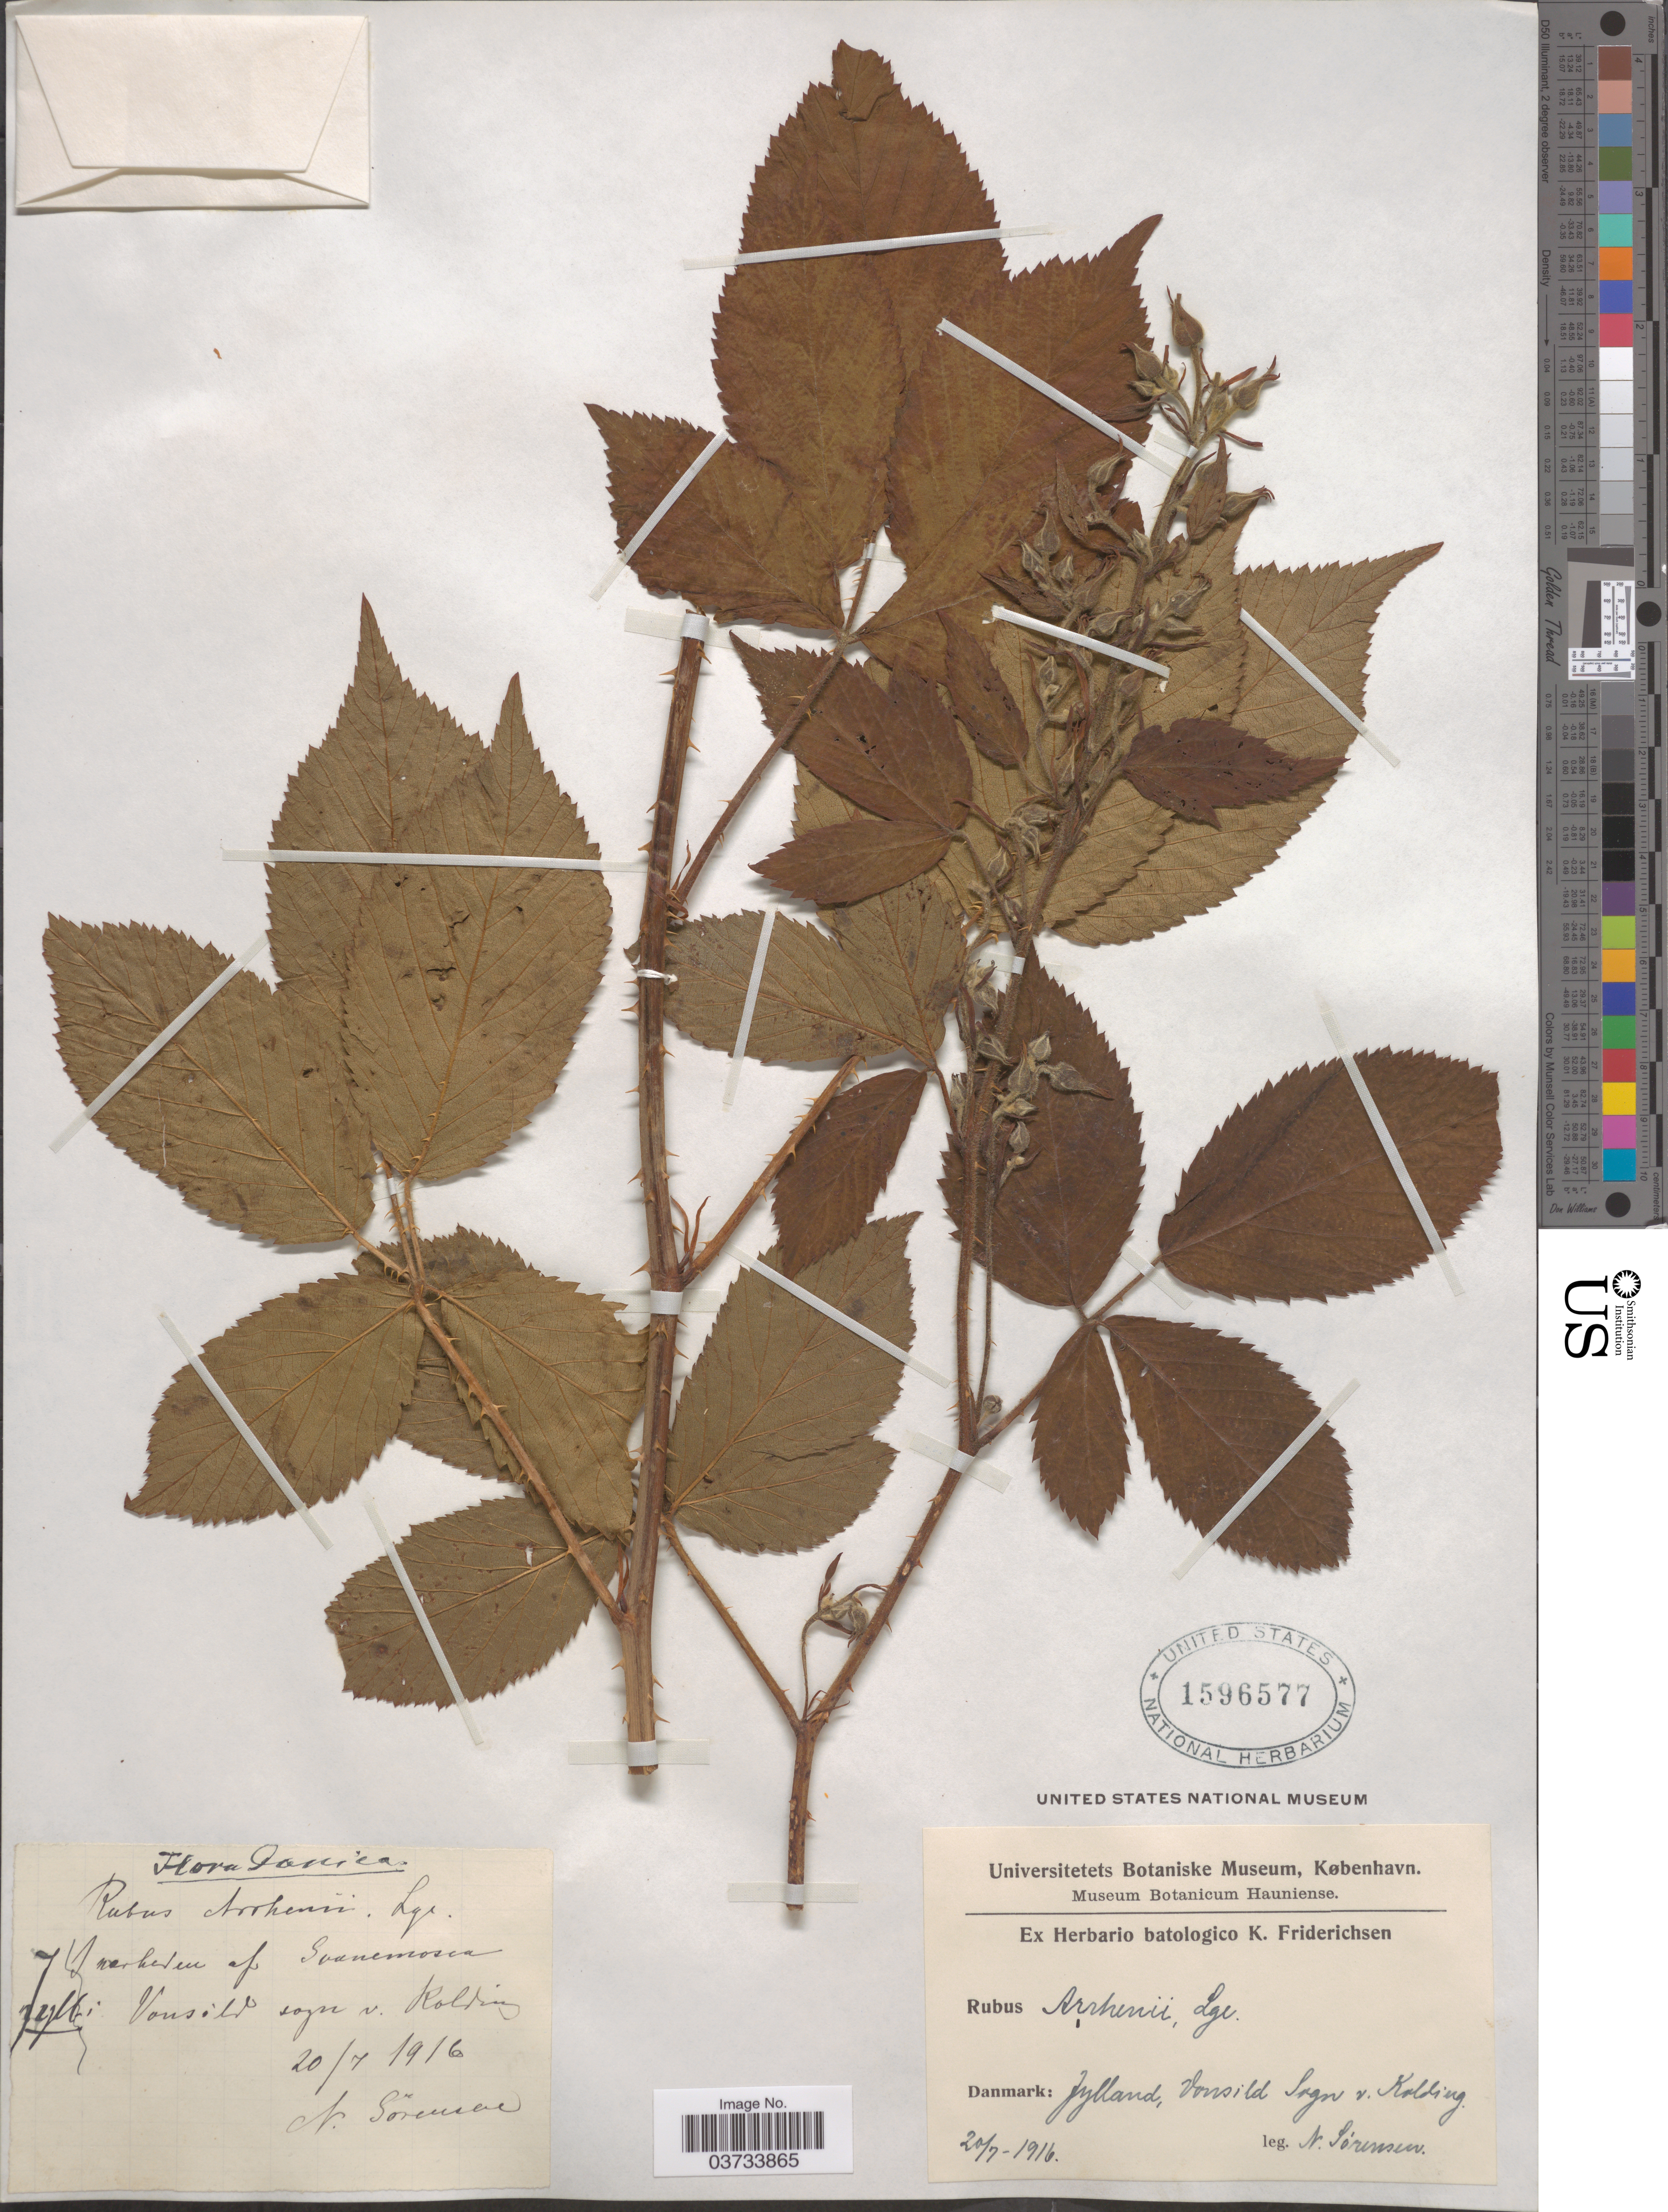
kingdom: Plantae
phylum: Tracheophyta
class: Magnoliopsida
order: Rosales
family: Rosaceae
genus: Rubus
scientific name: Rubus arrhenii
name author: (Lange) Lange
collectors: N. Sórensen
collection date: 1916-07-20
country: Denmark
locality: Danmark: Jylland, Vorsild Sogn v. Kolding.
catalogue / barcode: US 1596577